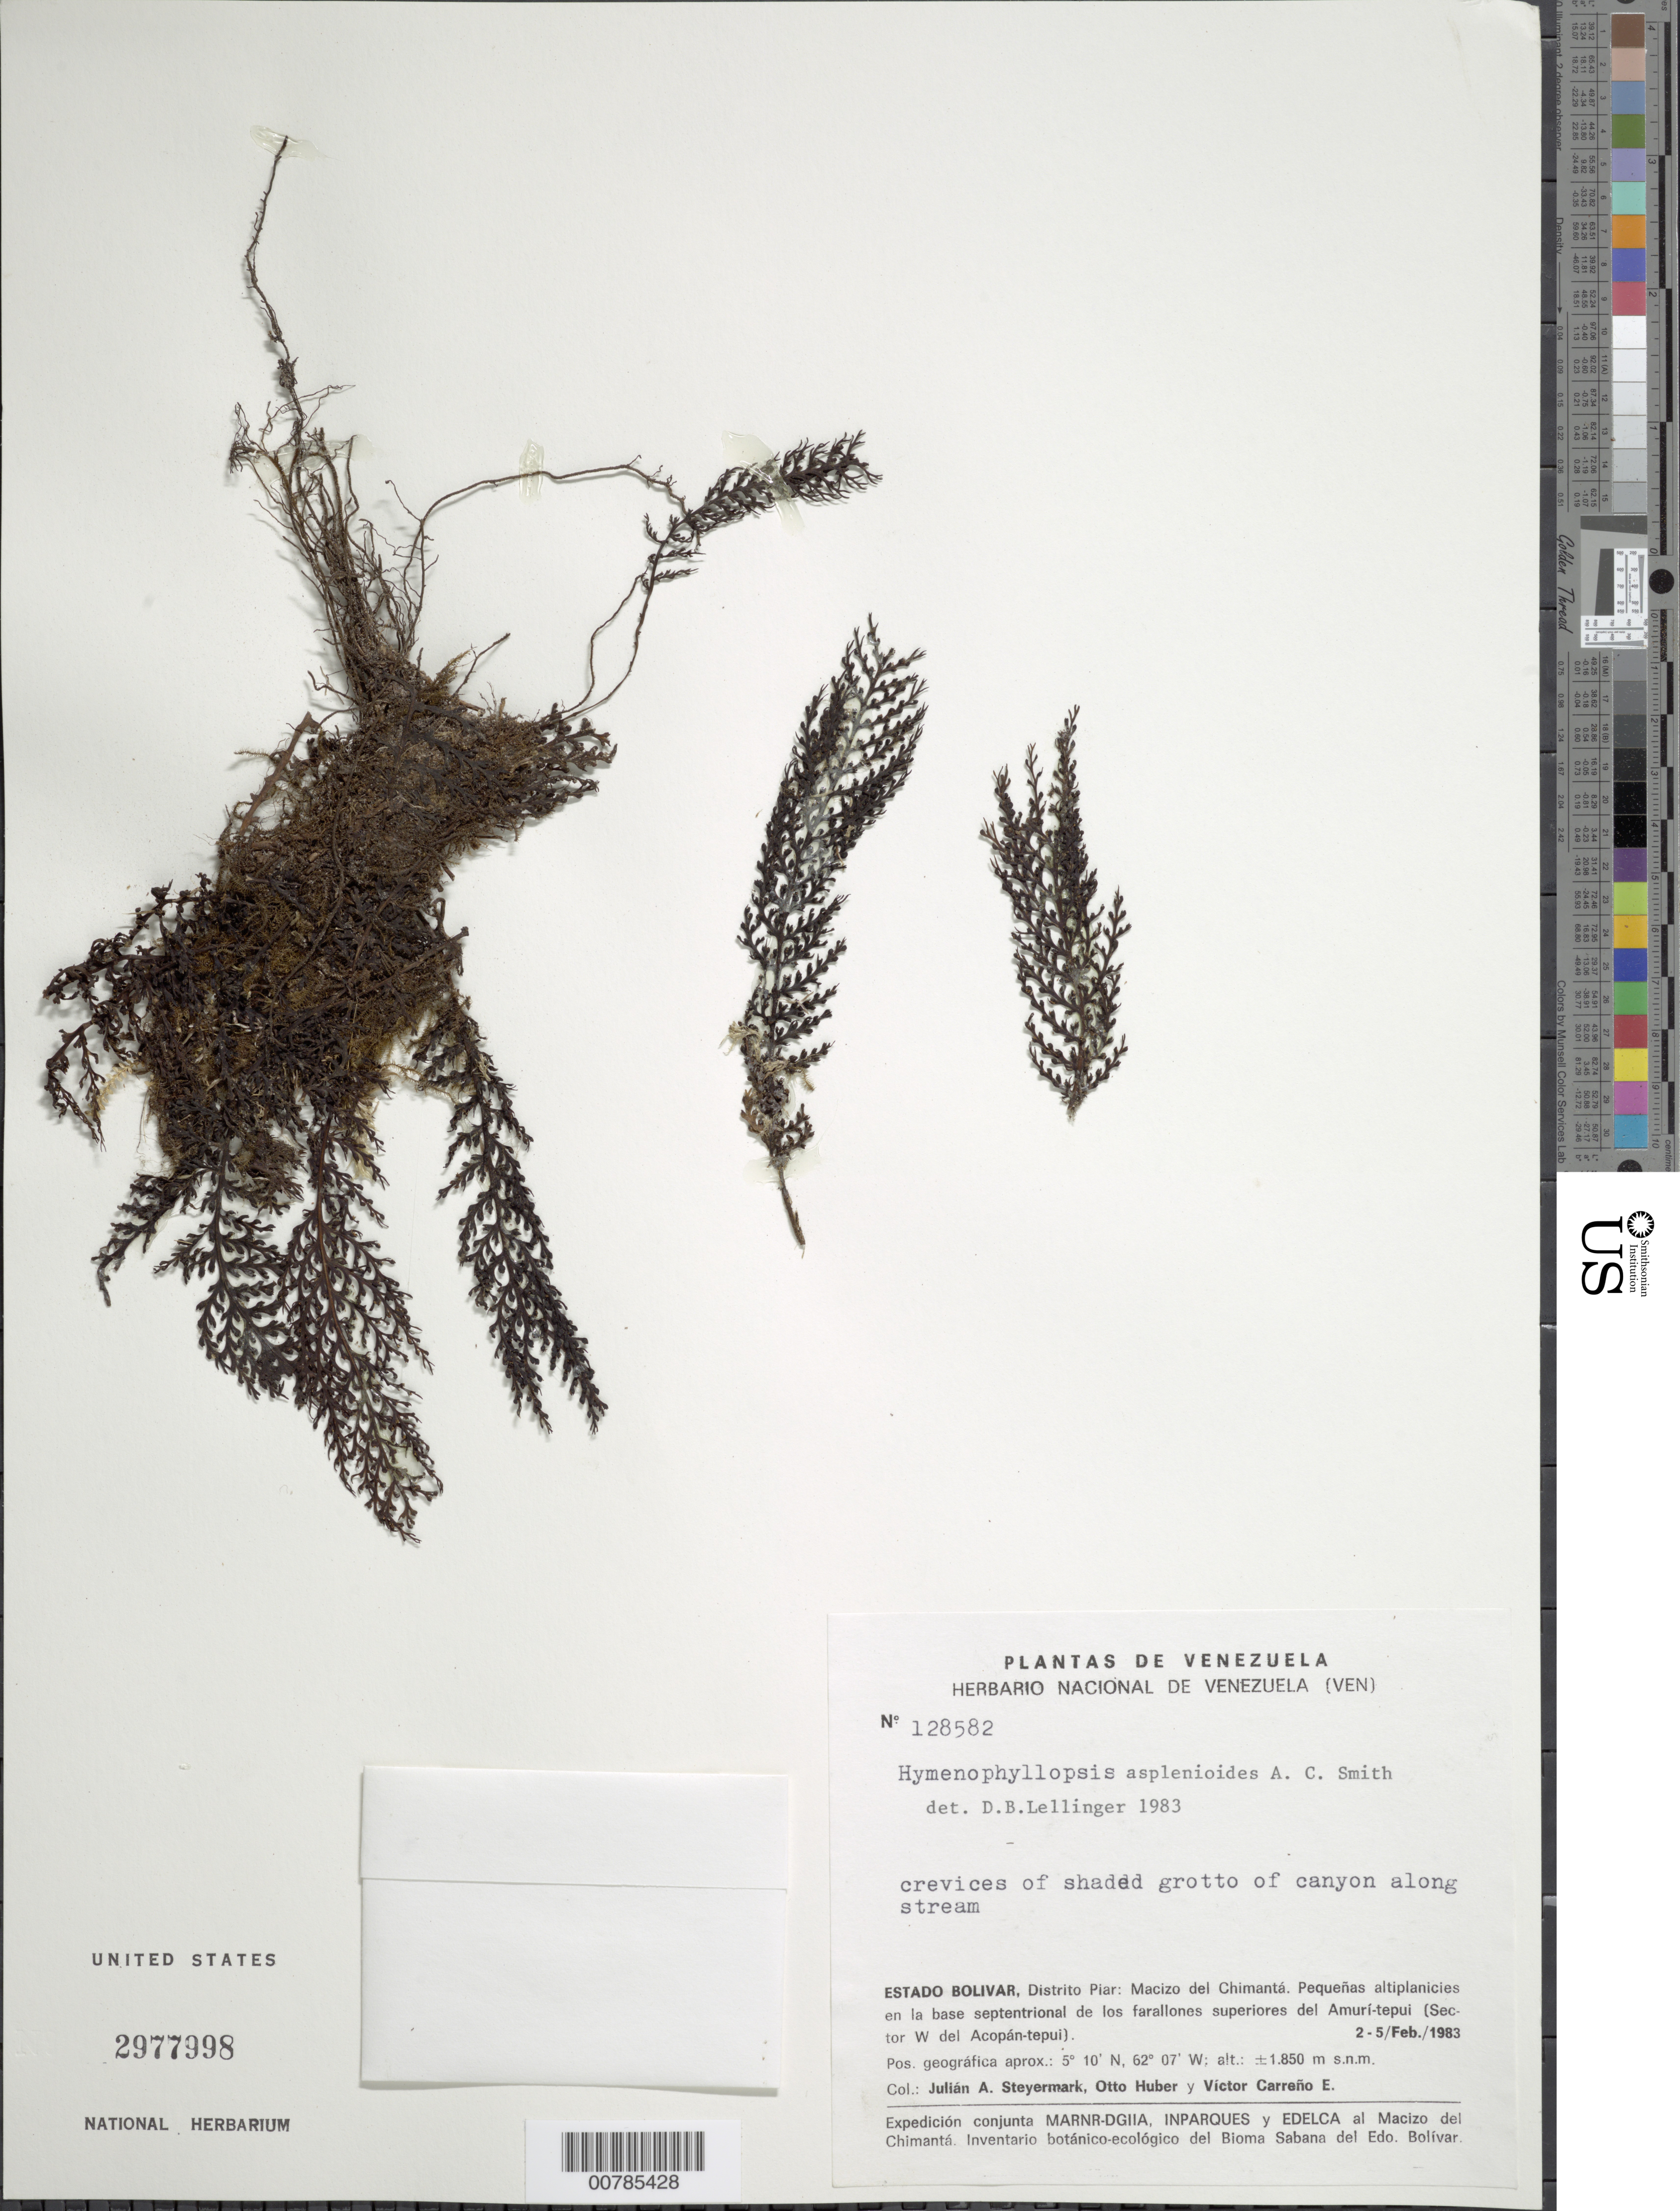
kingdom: Plantae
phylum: Tracheophyta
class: Polypodiopsida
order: Cyatheales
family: Cyatheaceae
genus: Cyathea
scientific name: Cyathea asplenioides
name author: (A.C. Sm.) Christenh.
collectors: J. Steyermark, O. Huber & V. Carreño E.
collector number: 128582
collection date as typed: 2-Feb-83 to 5-Feb-83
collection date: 1983-02-02/1983-02-05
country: Venezuela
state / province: Bolívar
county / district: Piar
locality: Macizo del Chimantá, Amuí-tepuí (Sector W del Acopán-tepuí)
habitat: Crevices of shaded grotto of canyon along stream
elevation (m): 1850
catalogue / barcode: US 128582